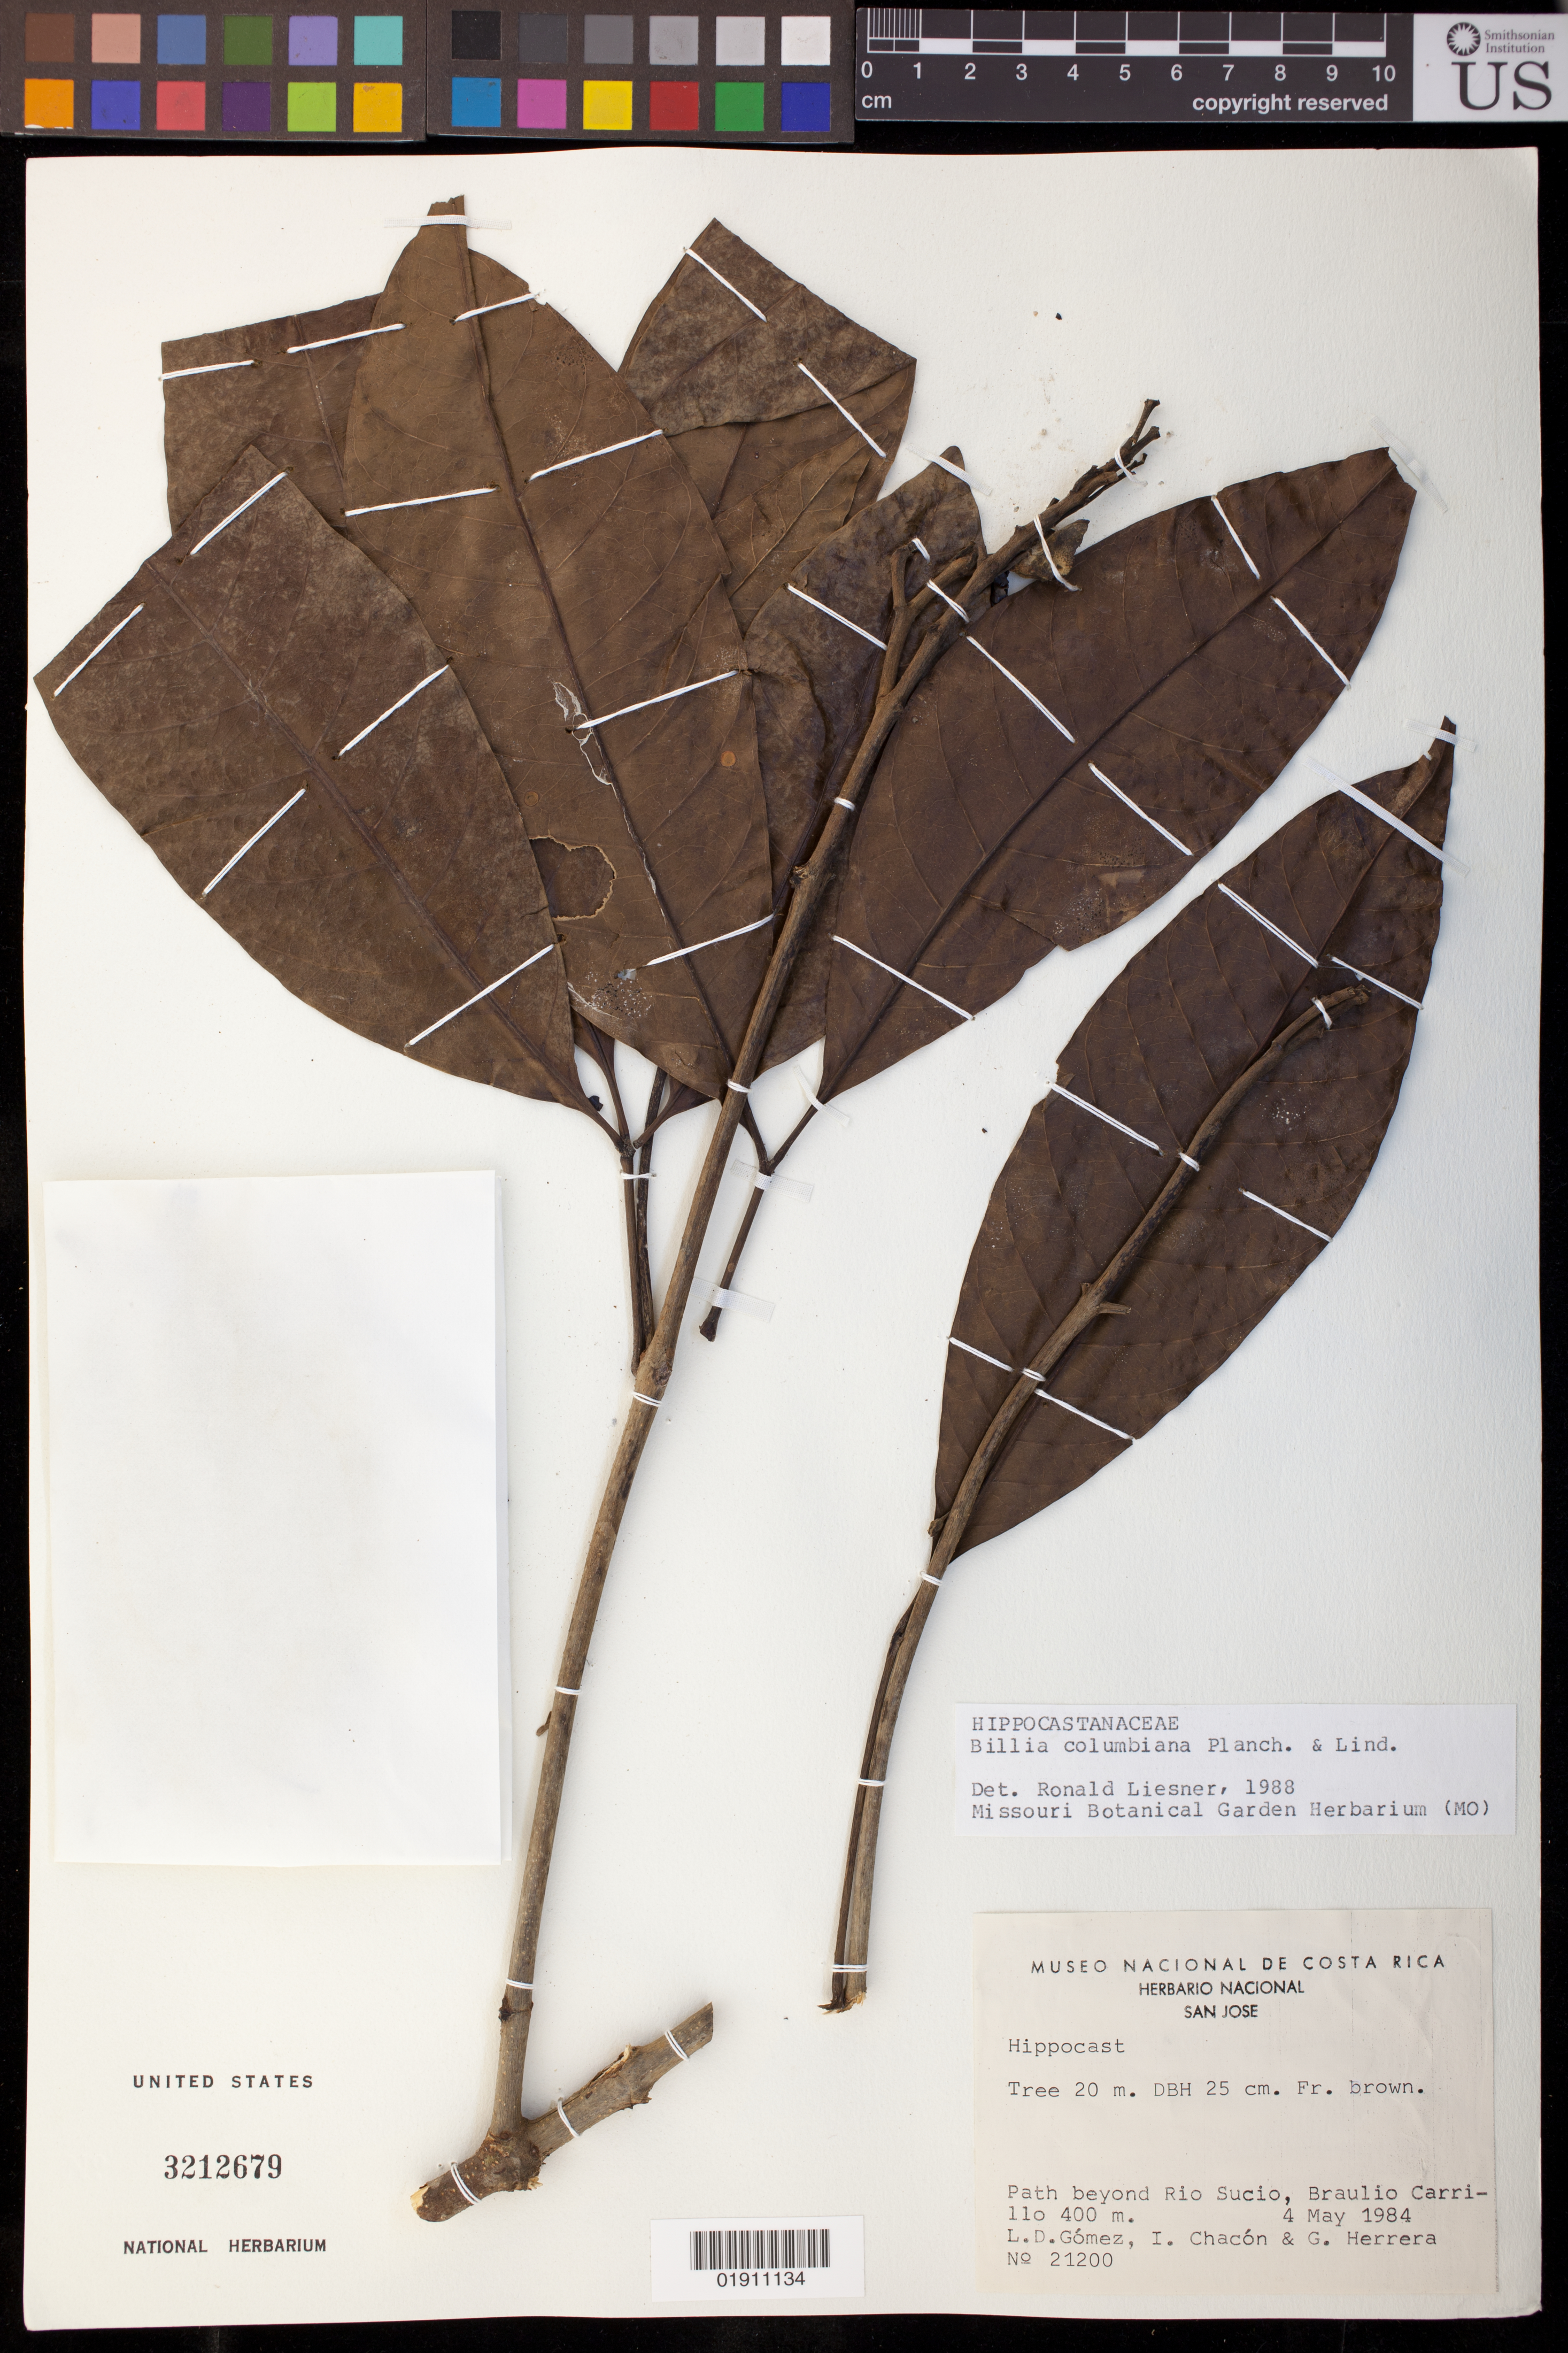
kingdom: Plantae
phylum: Tracheophyta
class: Magnoliopsida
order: Sapindales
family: Sapindaceae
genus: Billia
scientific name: Billia rosea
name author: (Planch. & Linden) C. Ulloa & P.M. Jørg.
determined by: Acevedo-Rodríguez, P., (BOT), Smithsonian Institution - National Museum of Natural History (UNITED STATES)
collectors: L. Gomez, I. Chacon & G. Herrera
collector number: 21200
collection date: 1984-05-04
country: Costa Rica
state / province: San José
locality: Path beyond Rio Sucio, Braulio Carrillo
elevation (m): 400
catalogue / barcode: US 3212679